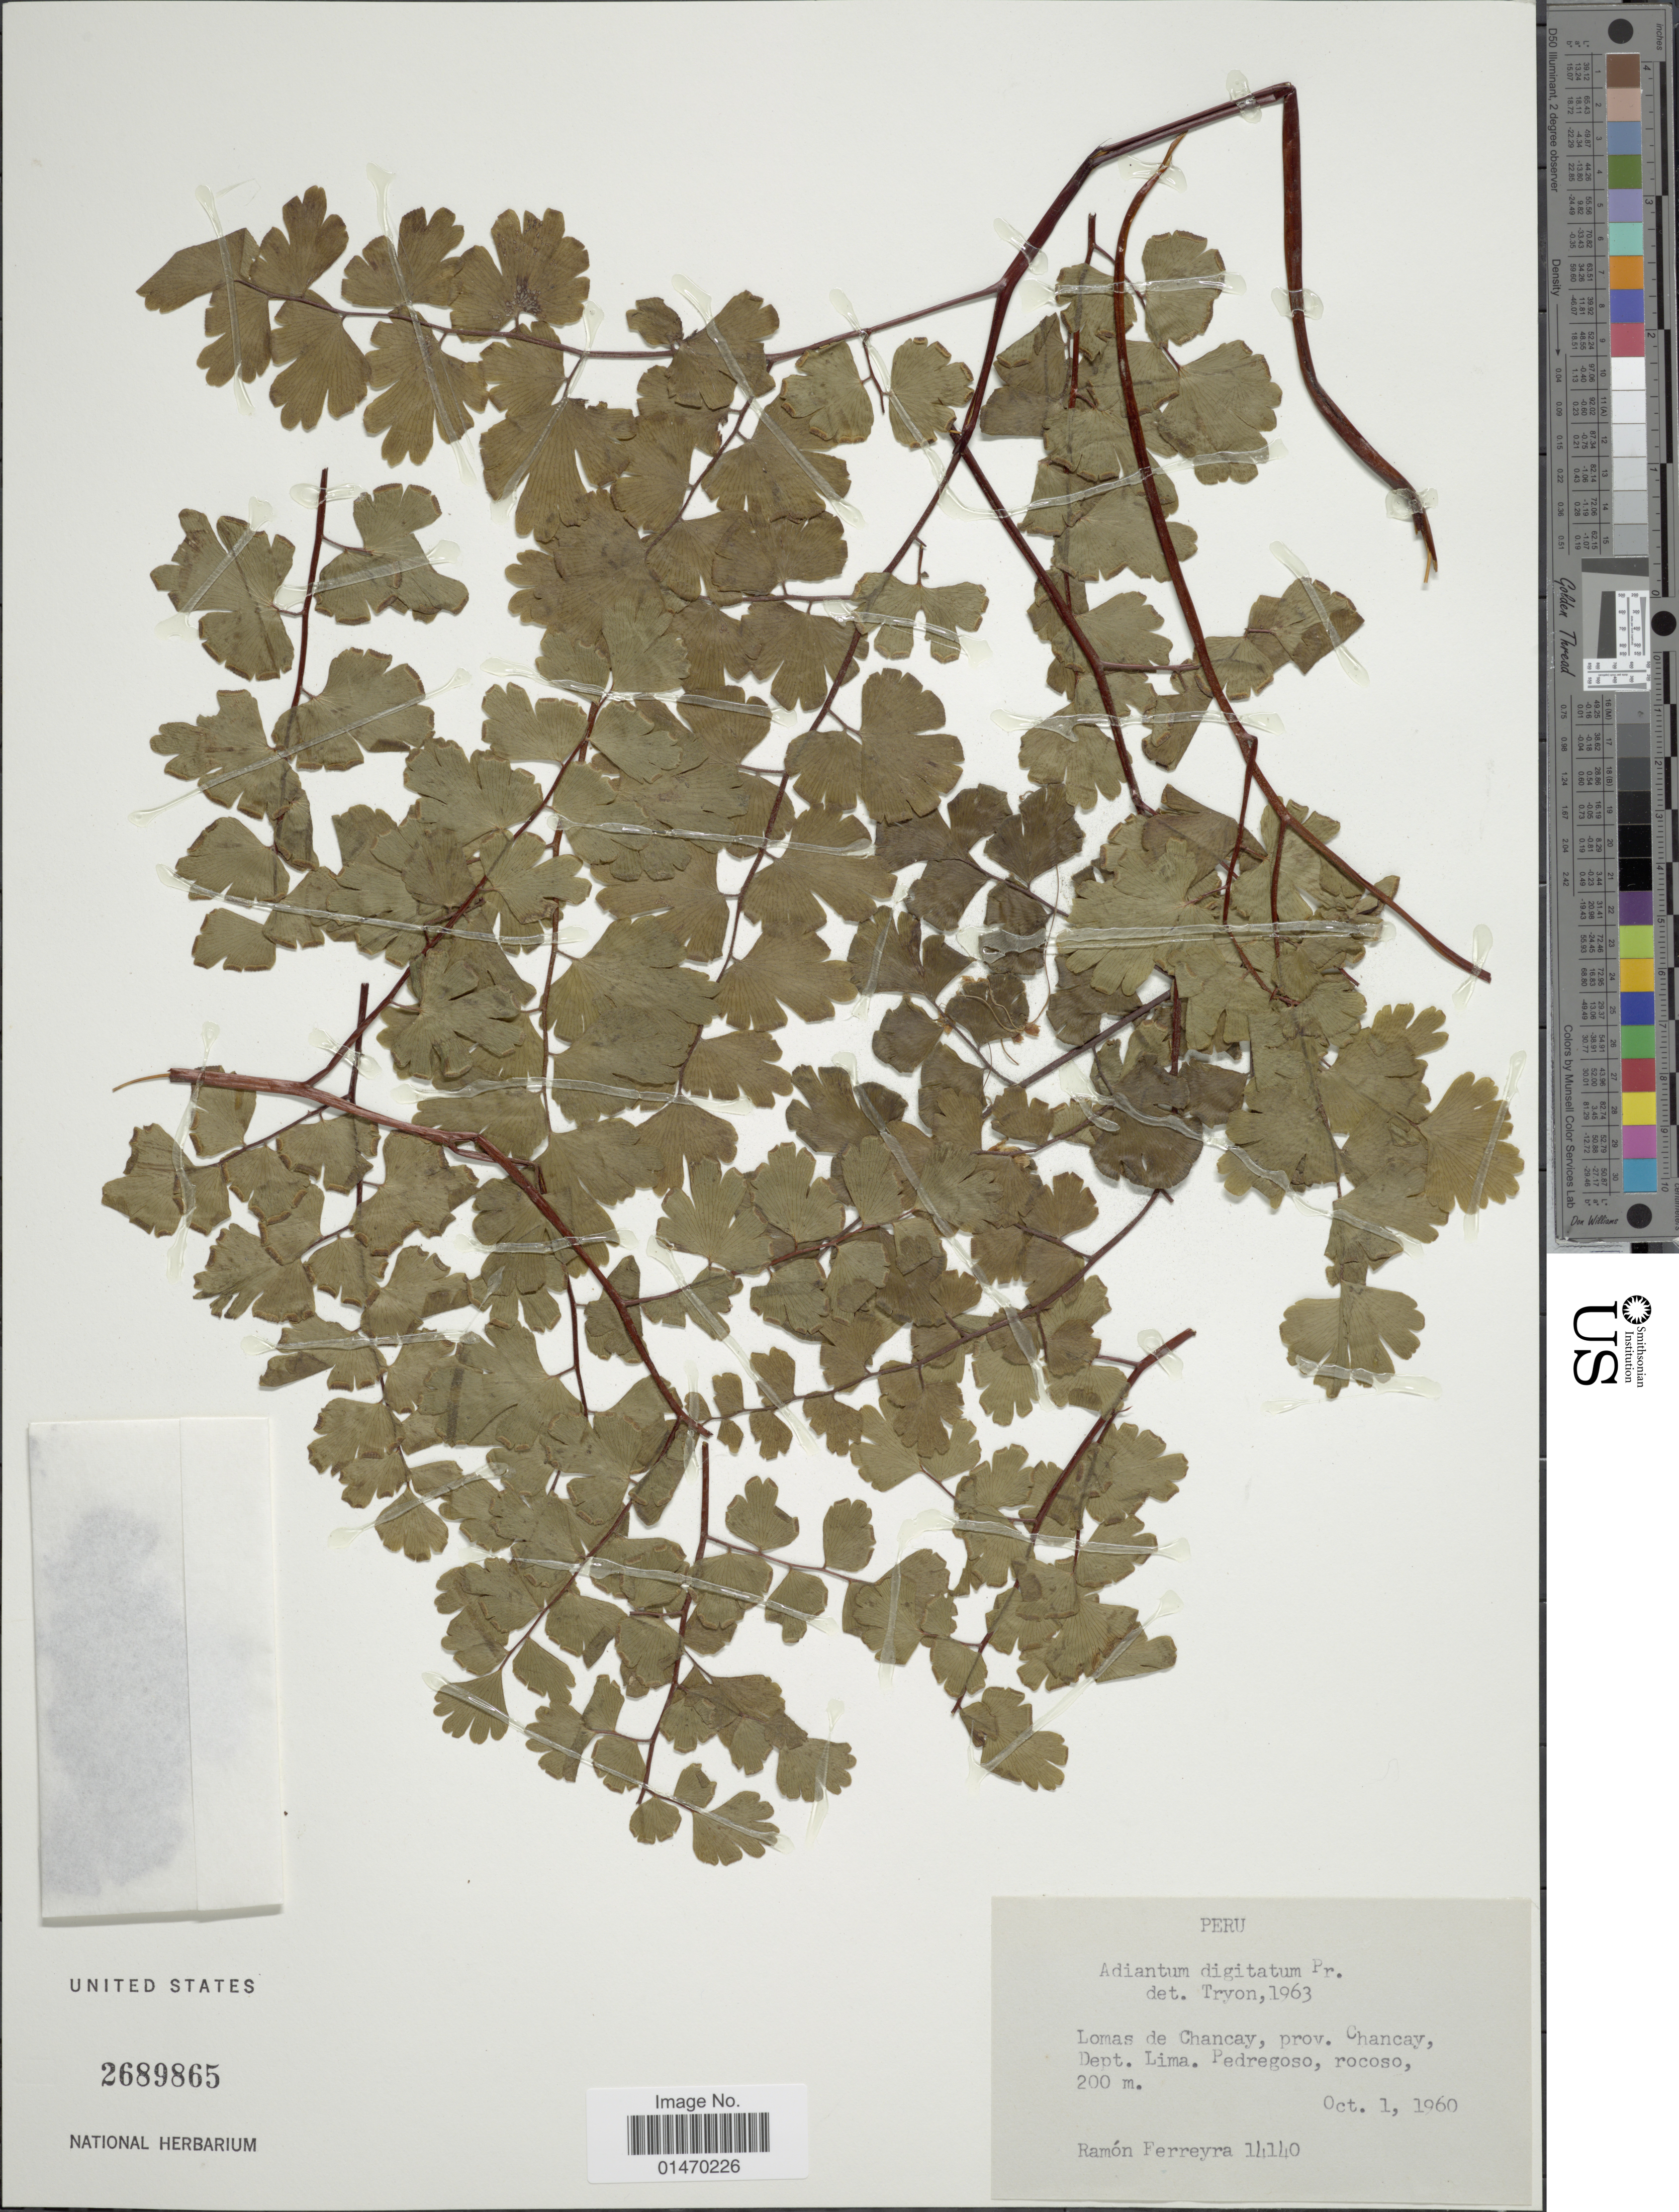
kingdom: Plantae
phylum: Tracheophyta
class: Polypodiopsida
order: Polypodiales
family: Pteridaceae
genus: Adiantum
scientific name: Adiantum digitatum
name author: Hook.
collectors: R. A. Ferreyra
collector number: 14140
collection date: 1960-10-01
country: Peru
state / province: Lima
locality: Lomas de Chancay, prov. Chancay, Pedregoso.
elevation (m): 200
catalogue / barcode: US 2689865